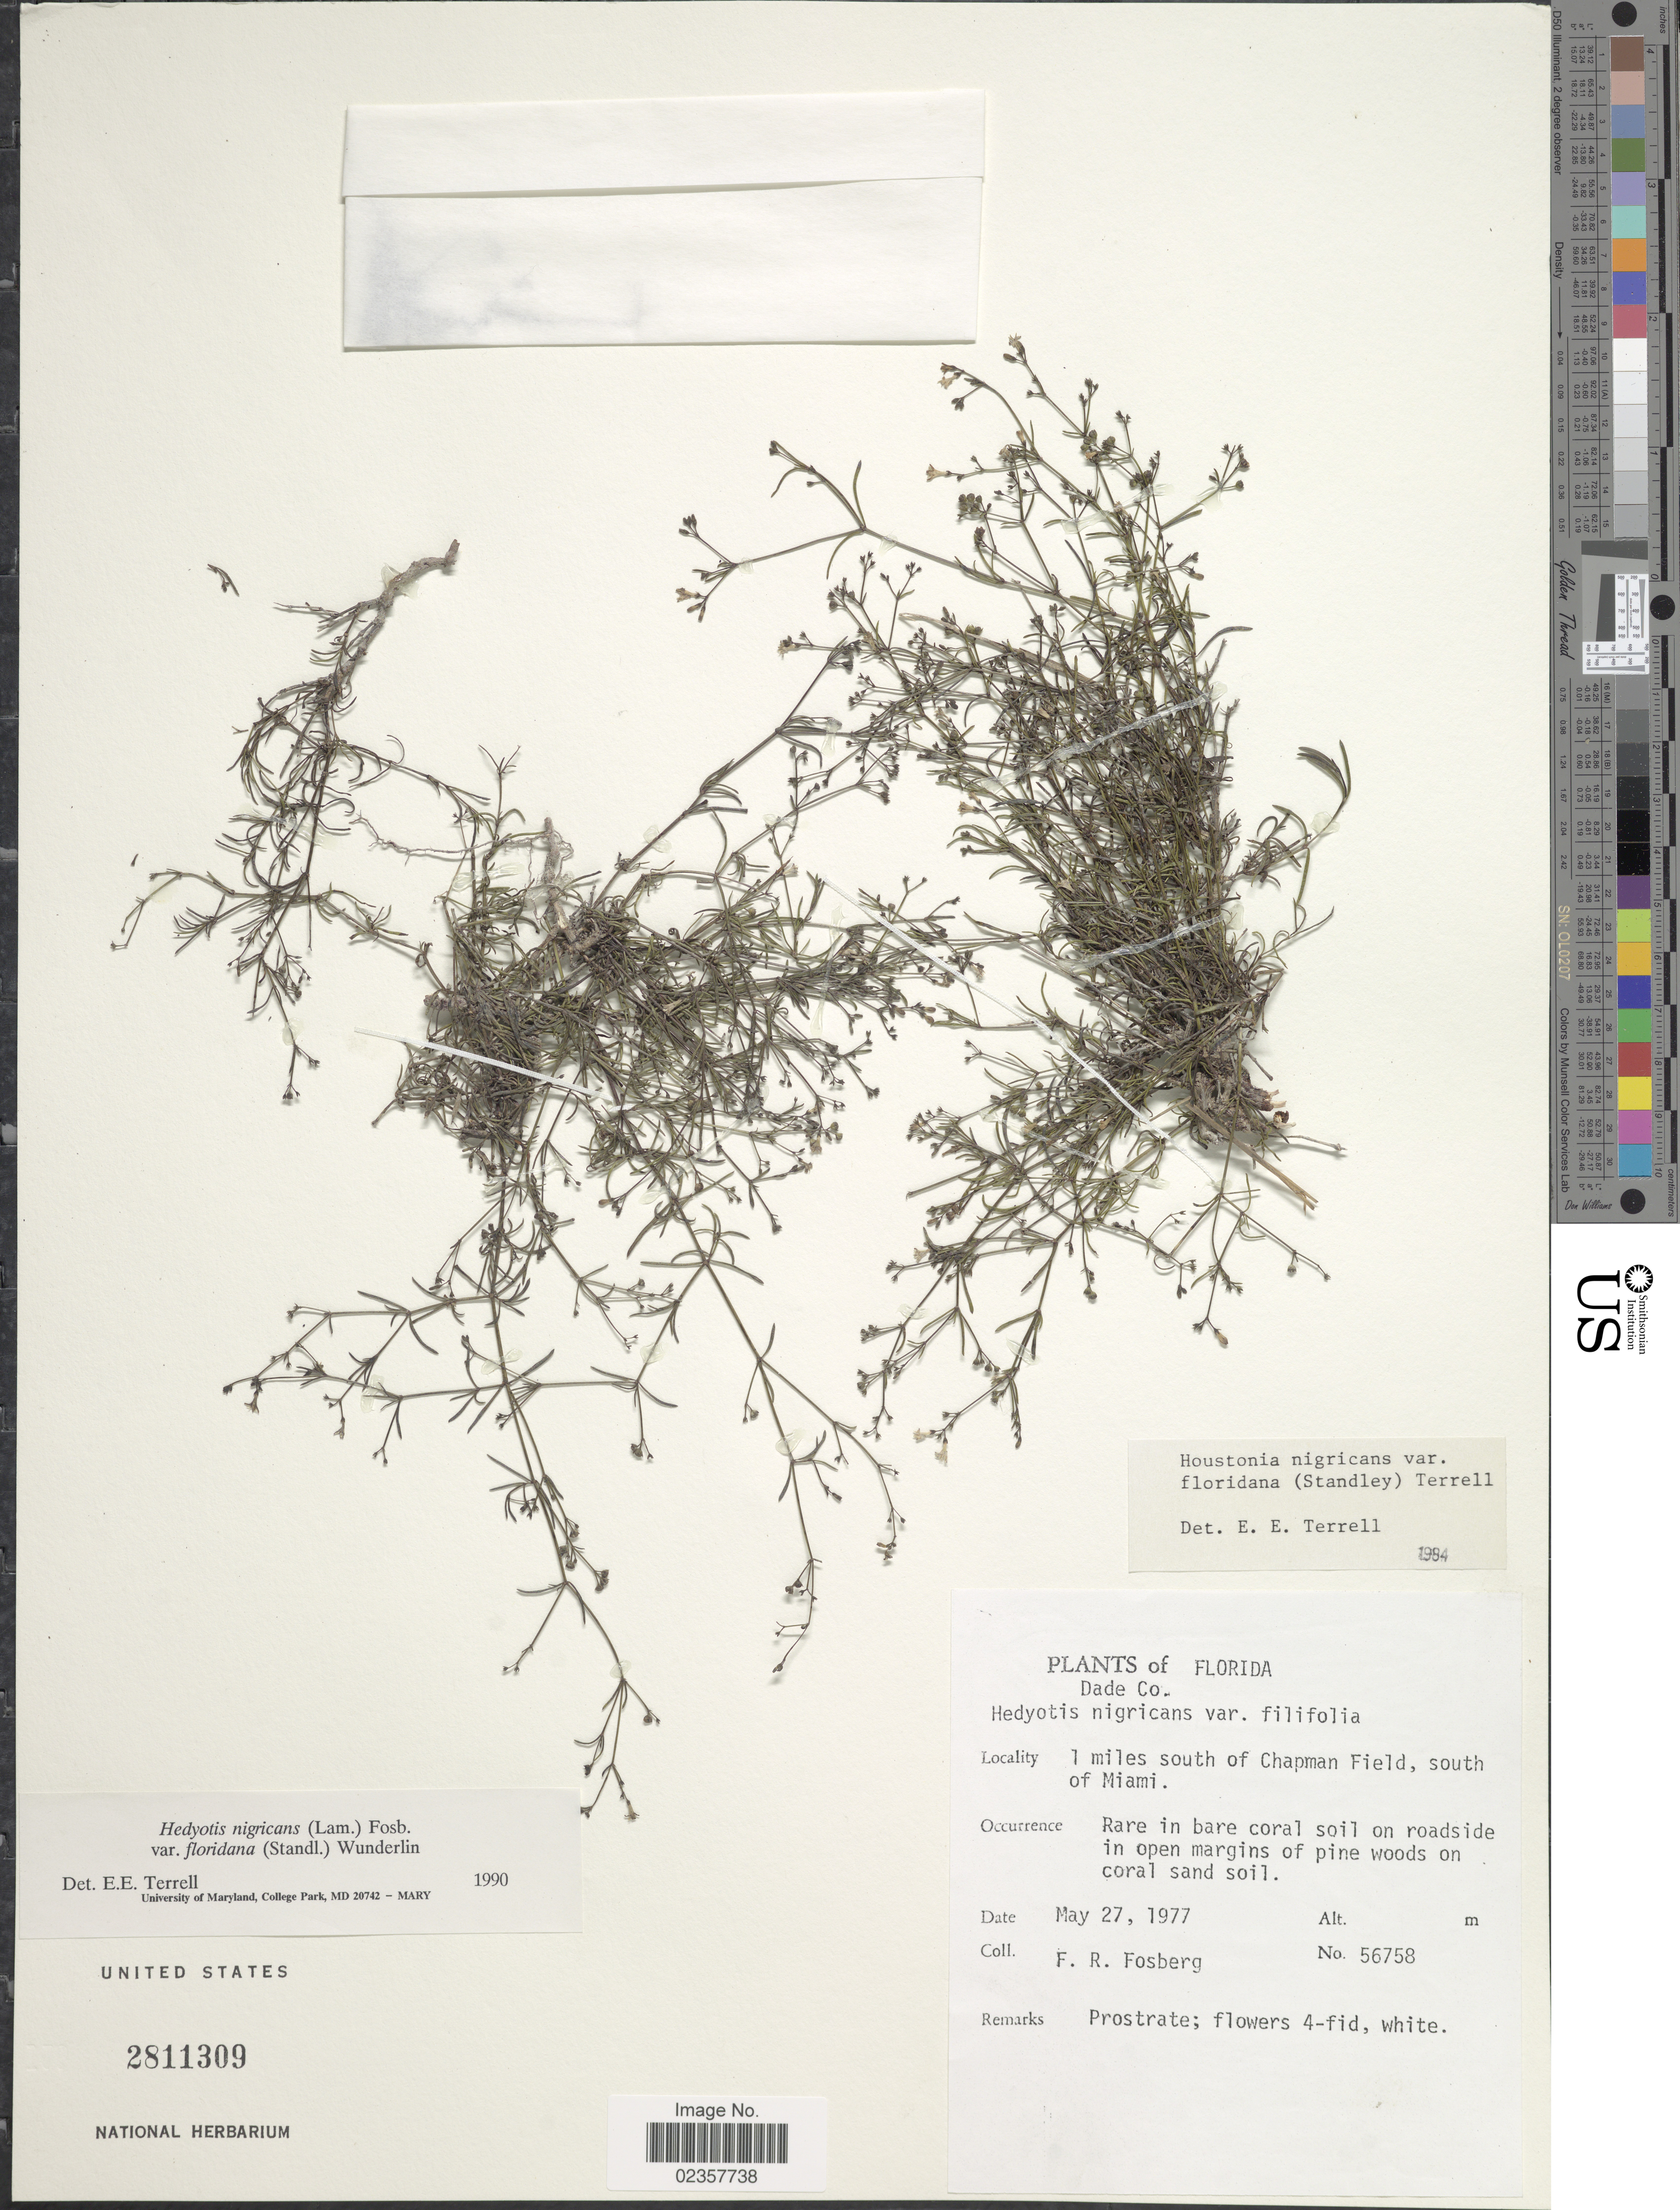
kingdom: Plantae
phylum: Tracheophyta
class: Magnoliopsida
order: Gentianales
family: Rubiaceae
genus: Houstonia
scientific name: Houstonia nigricans var. floridana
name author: (Standl.) Terrell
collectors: F. R. Fosberg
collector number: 56758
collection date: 1977-05-27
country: United States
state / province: Florida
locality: Florida. 1 miles south of Chapman Field, south of Miami. Dade Co.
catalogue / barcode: US 2811309